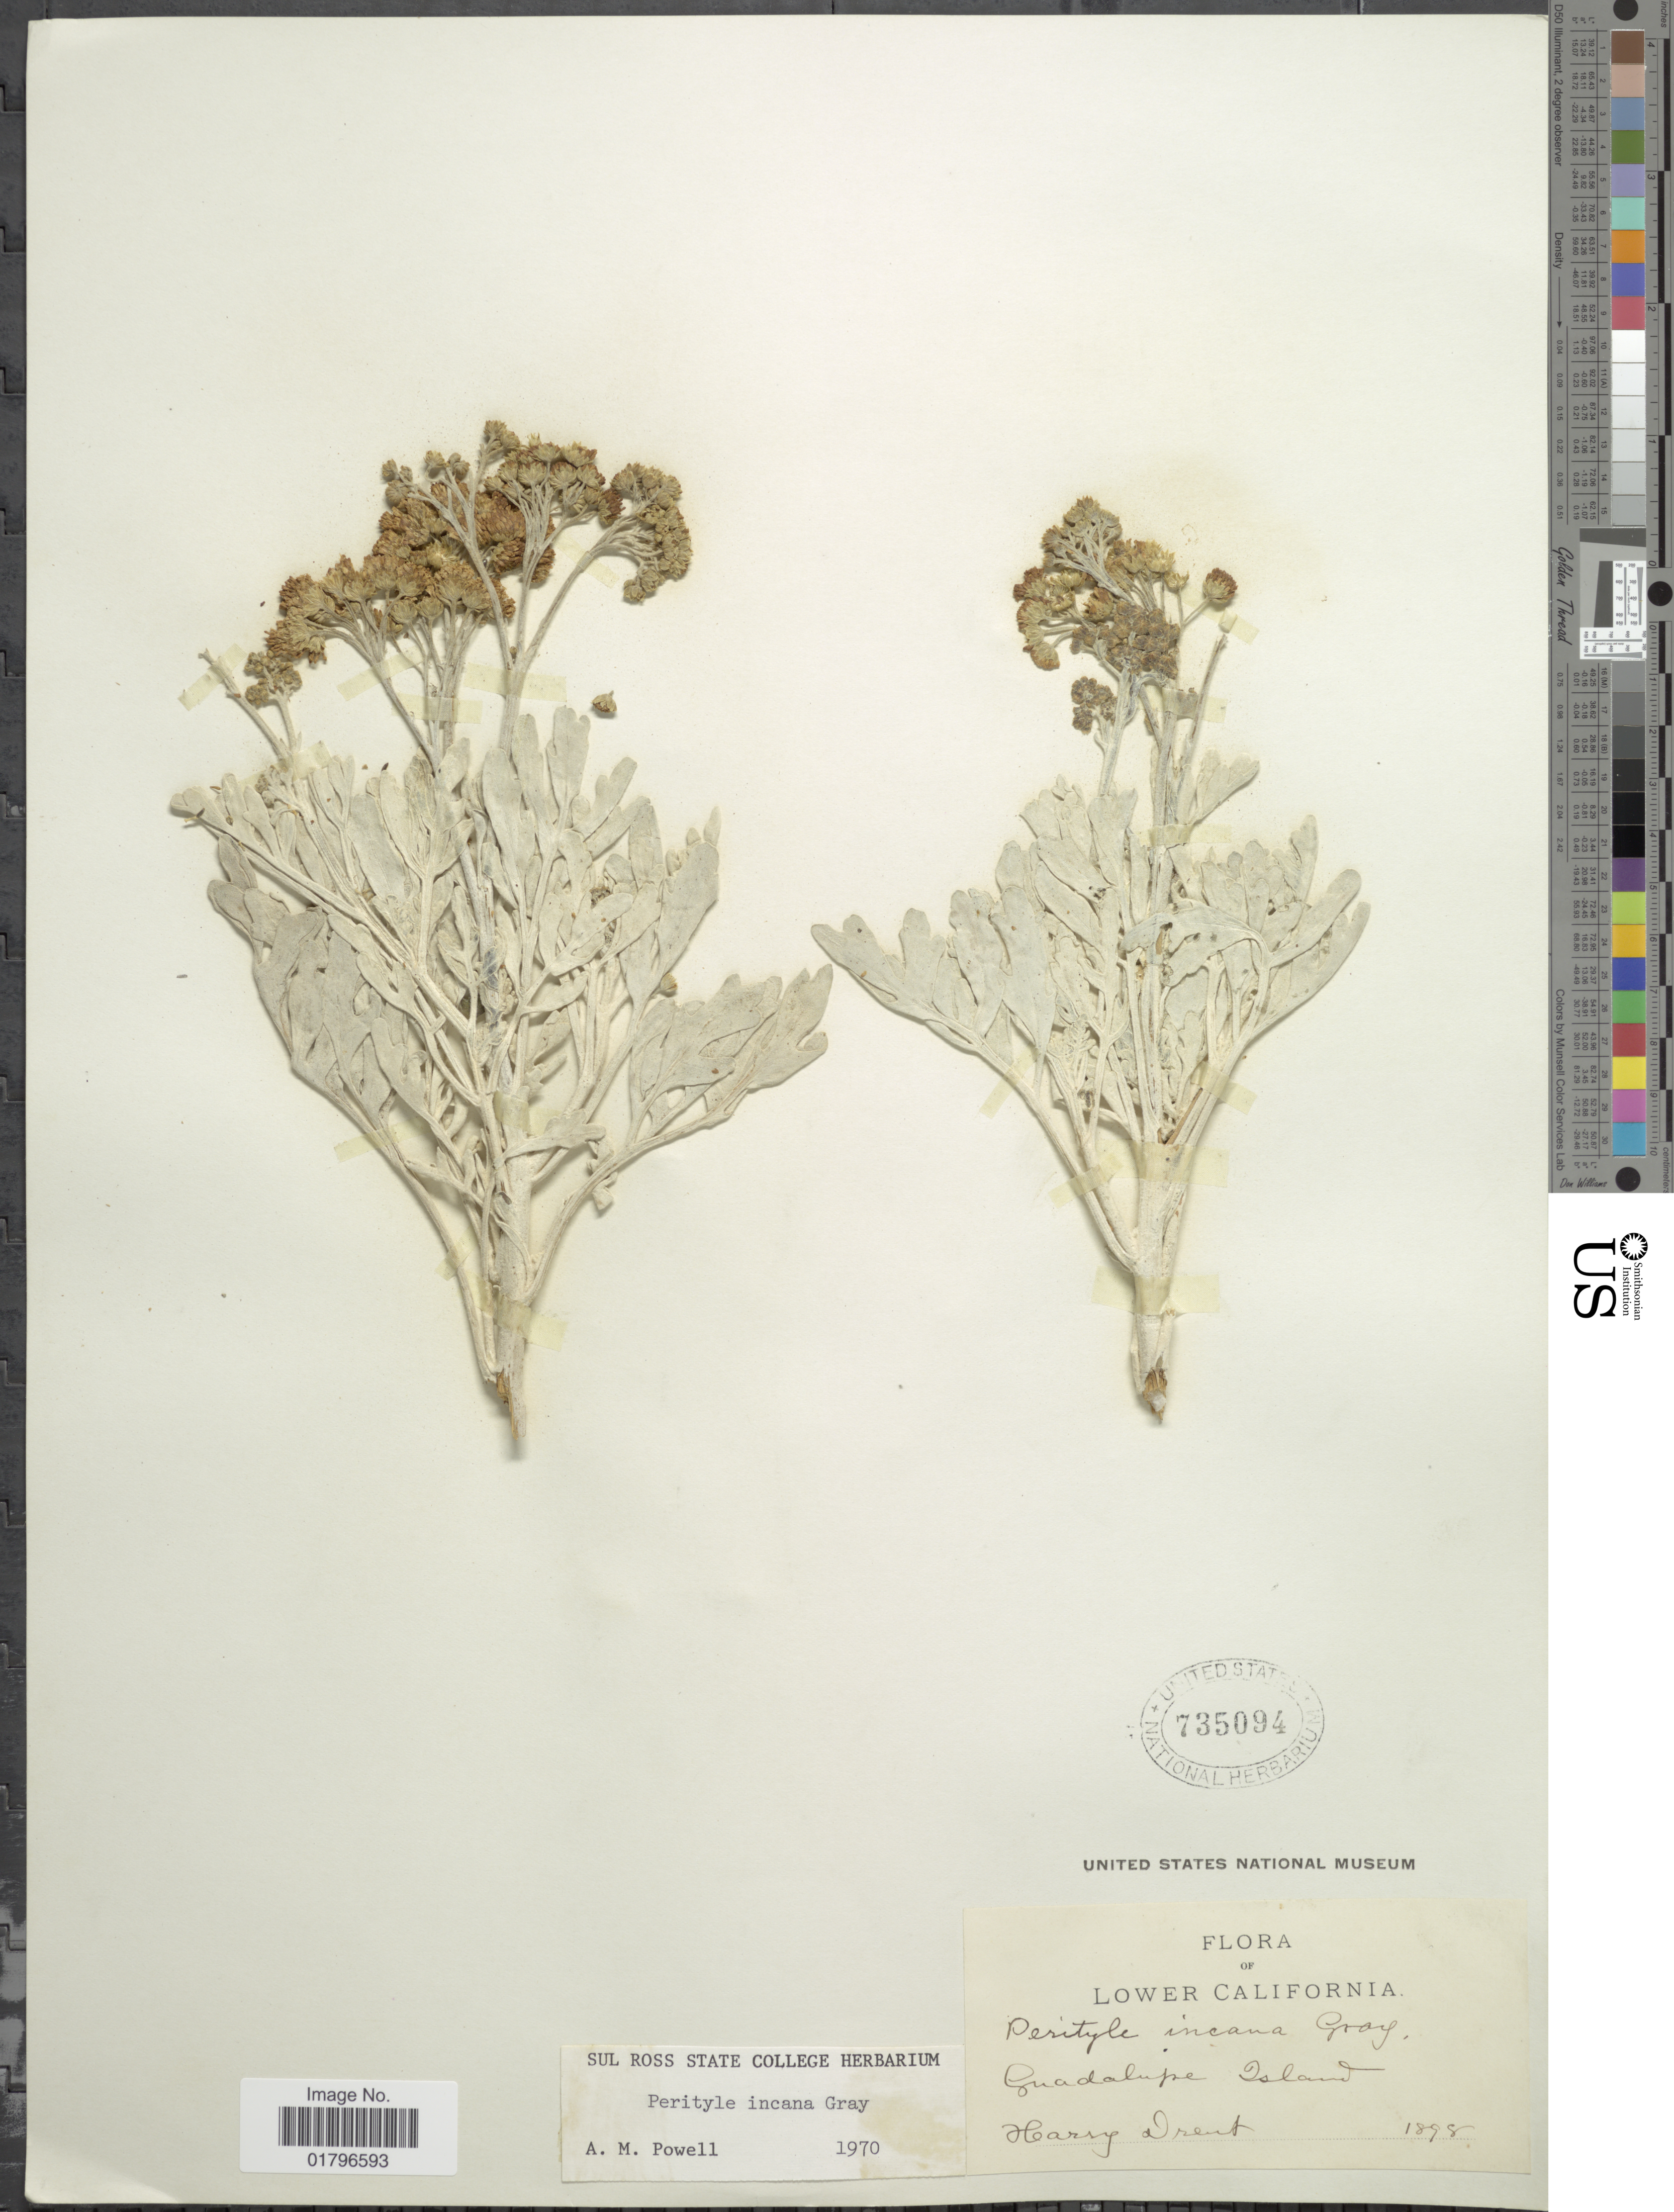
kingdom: Plantae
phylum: Tracheophyta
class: Magnoliopsida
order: Asterales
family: Asteraceae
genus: Perityle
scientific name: Perityle incana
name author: A. Gray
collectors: H. Drent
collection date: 1898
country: Mexico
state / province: Baja California Sur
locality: Guadalupe Island. Lower California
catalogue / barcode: US 735094